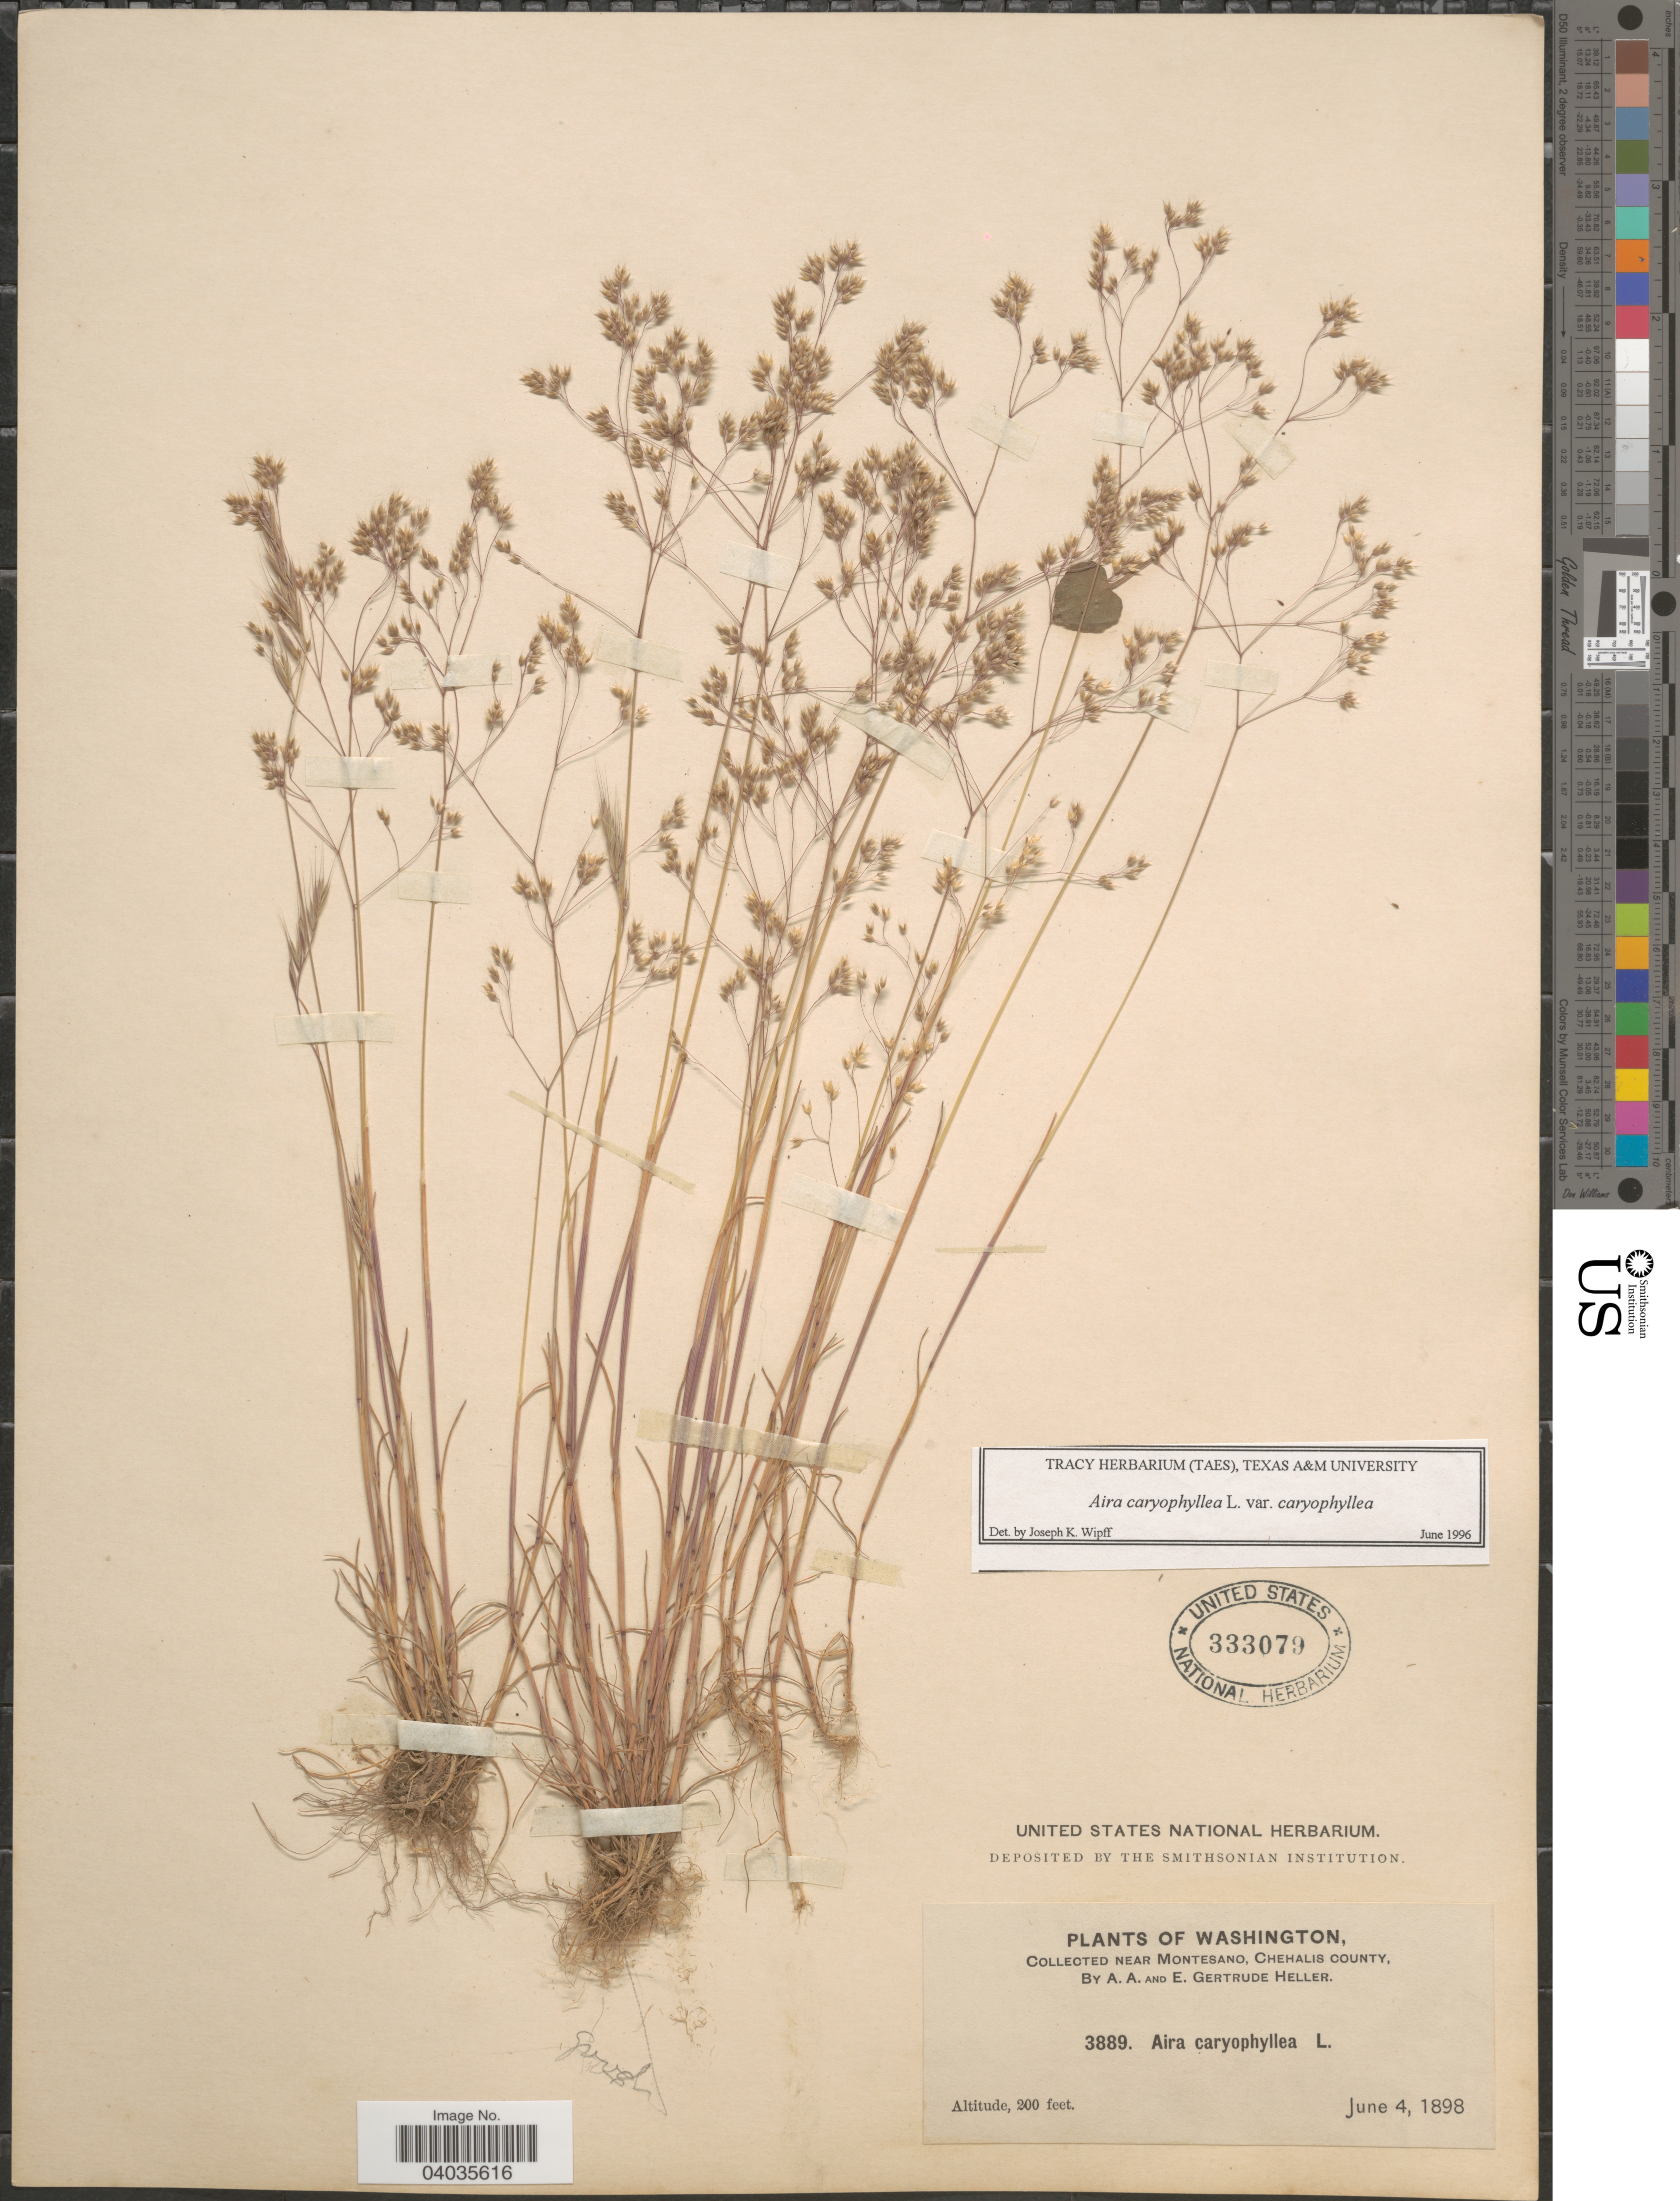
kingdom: Plantae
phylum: Tracheophyta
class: Liliopsida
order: Poales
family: Poaceae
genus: Aira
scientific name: Aira caryophyllea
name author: L.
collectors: A. A. Heller & E. G. Heller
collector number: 3889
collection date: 1898-06-04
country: United States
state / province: Washington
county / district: Grays Harbor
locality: Near Montesano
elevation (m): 61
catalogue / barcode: US 333079